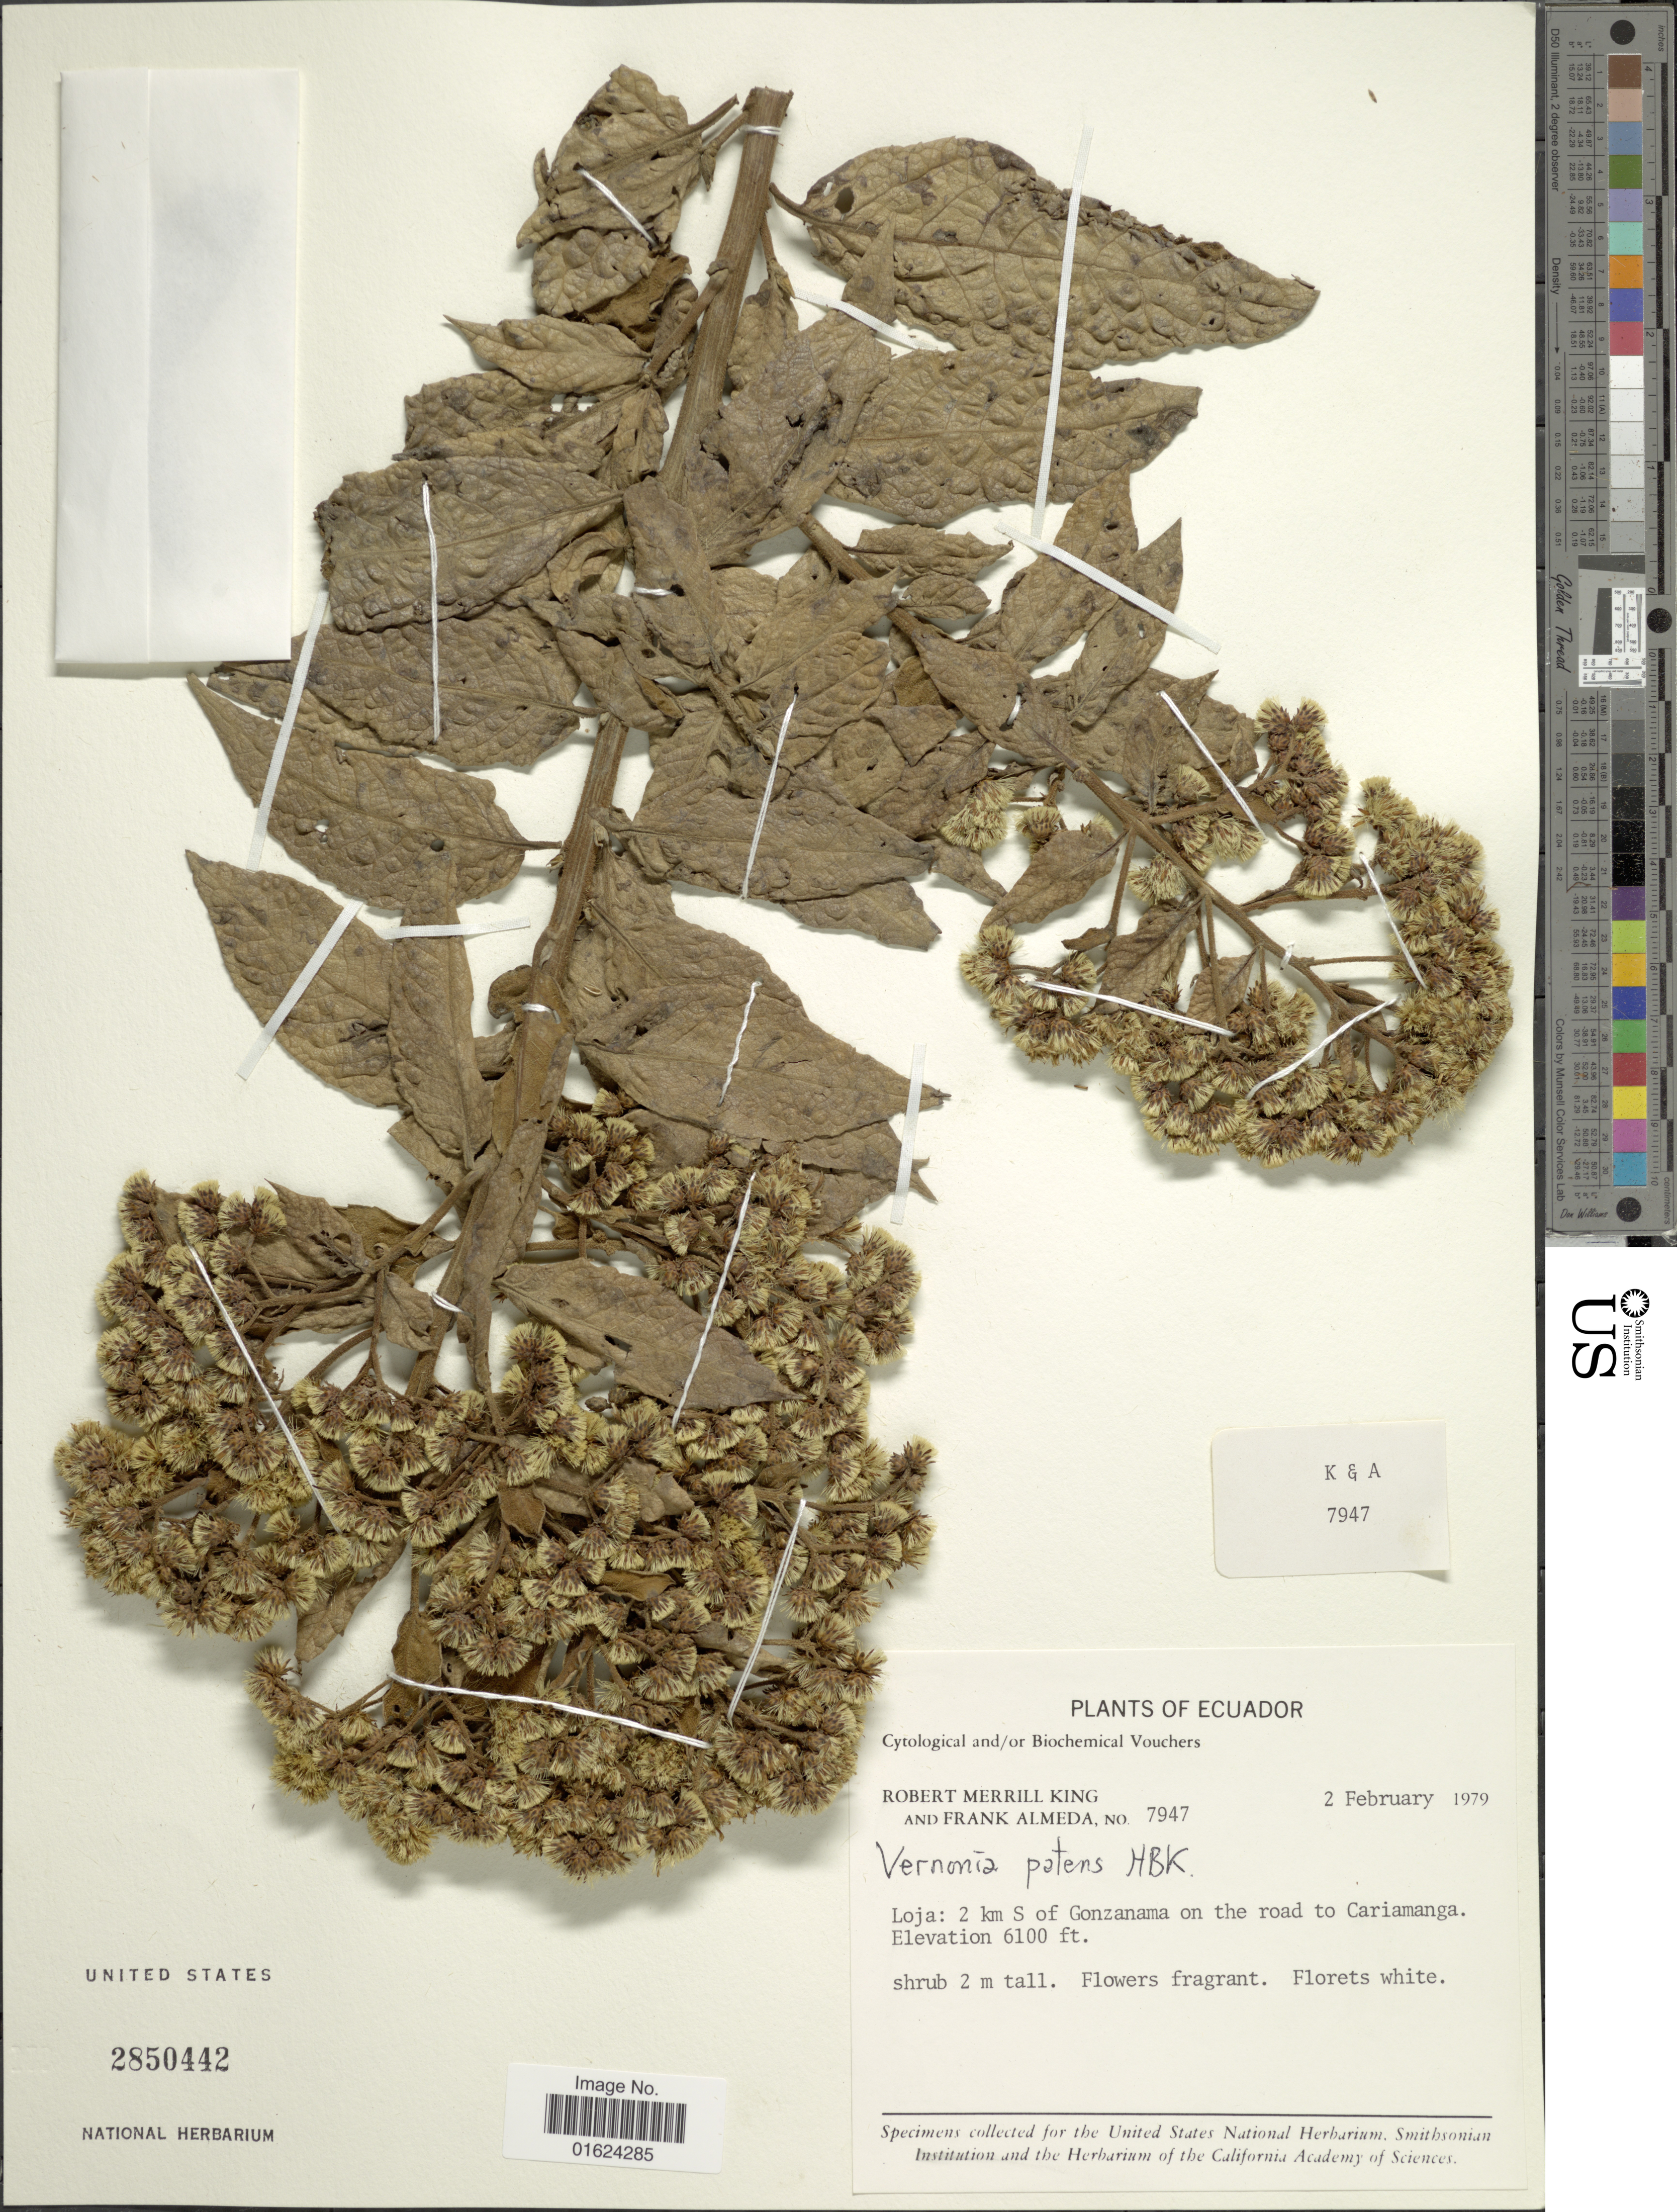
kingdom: Plantae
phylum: Tracheophyta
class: Magnoliopsida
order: Asterales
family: Asteraceae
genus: Vernonanthura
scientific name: Vernonanthura patens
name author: (Kunth) H. Rob.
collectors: R. M. King & F. Almeda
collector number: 7947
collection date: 1979-02-02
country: Ecuador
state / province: Loja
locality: Ecduador. Loja: 2 km S of Gonzanama on the road to Cariamanga.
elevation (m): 1859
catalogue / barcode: US 25850442